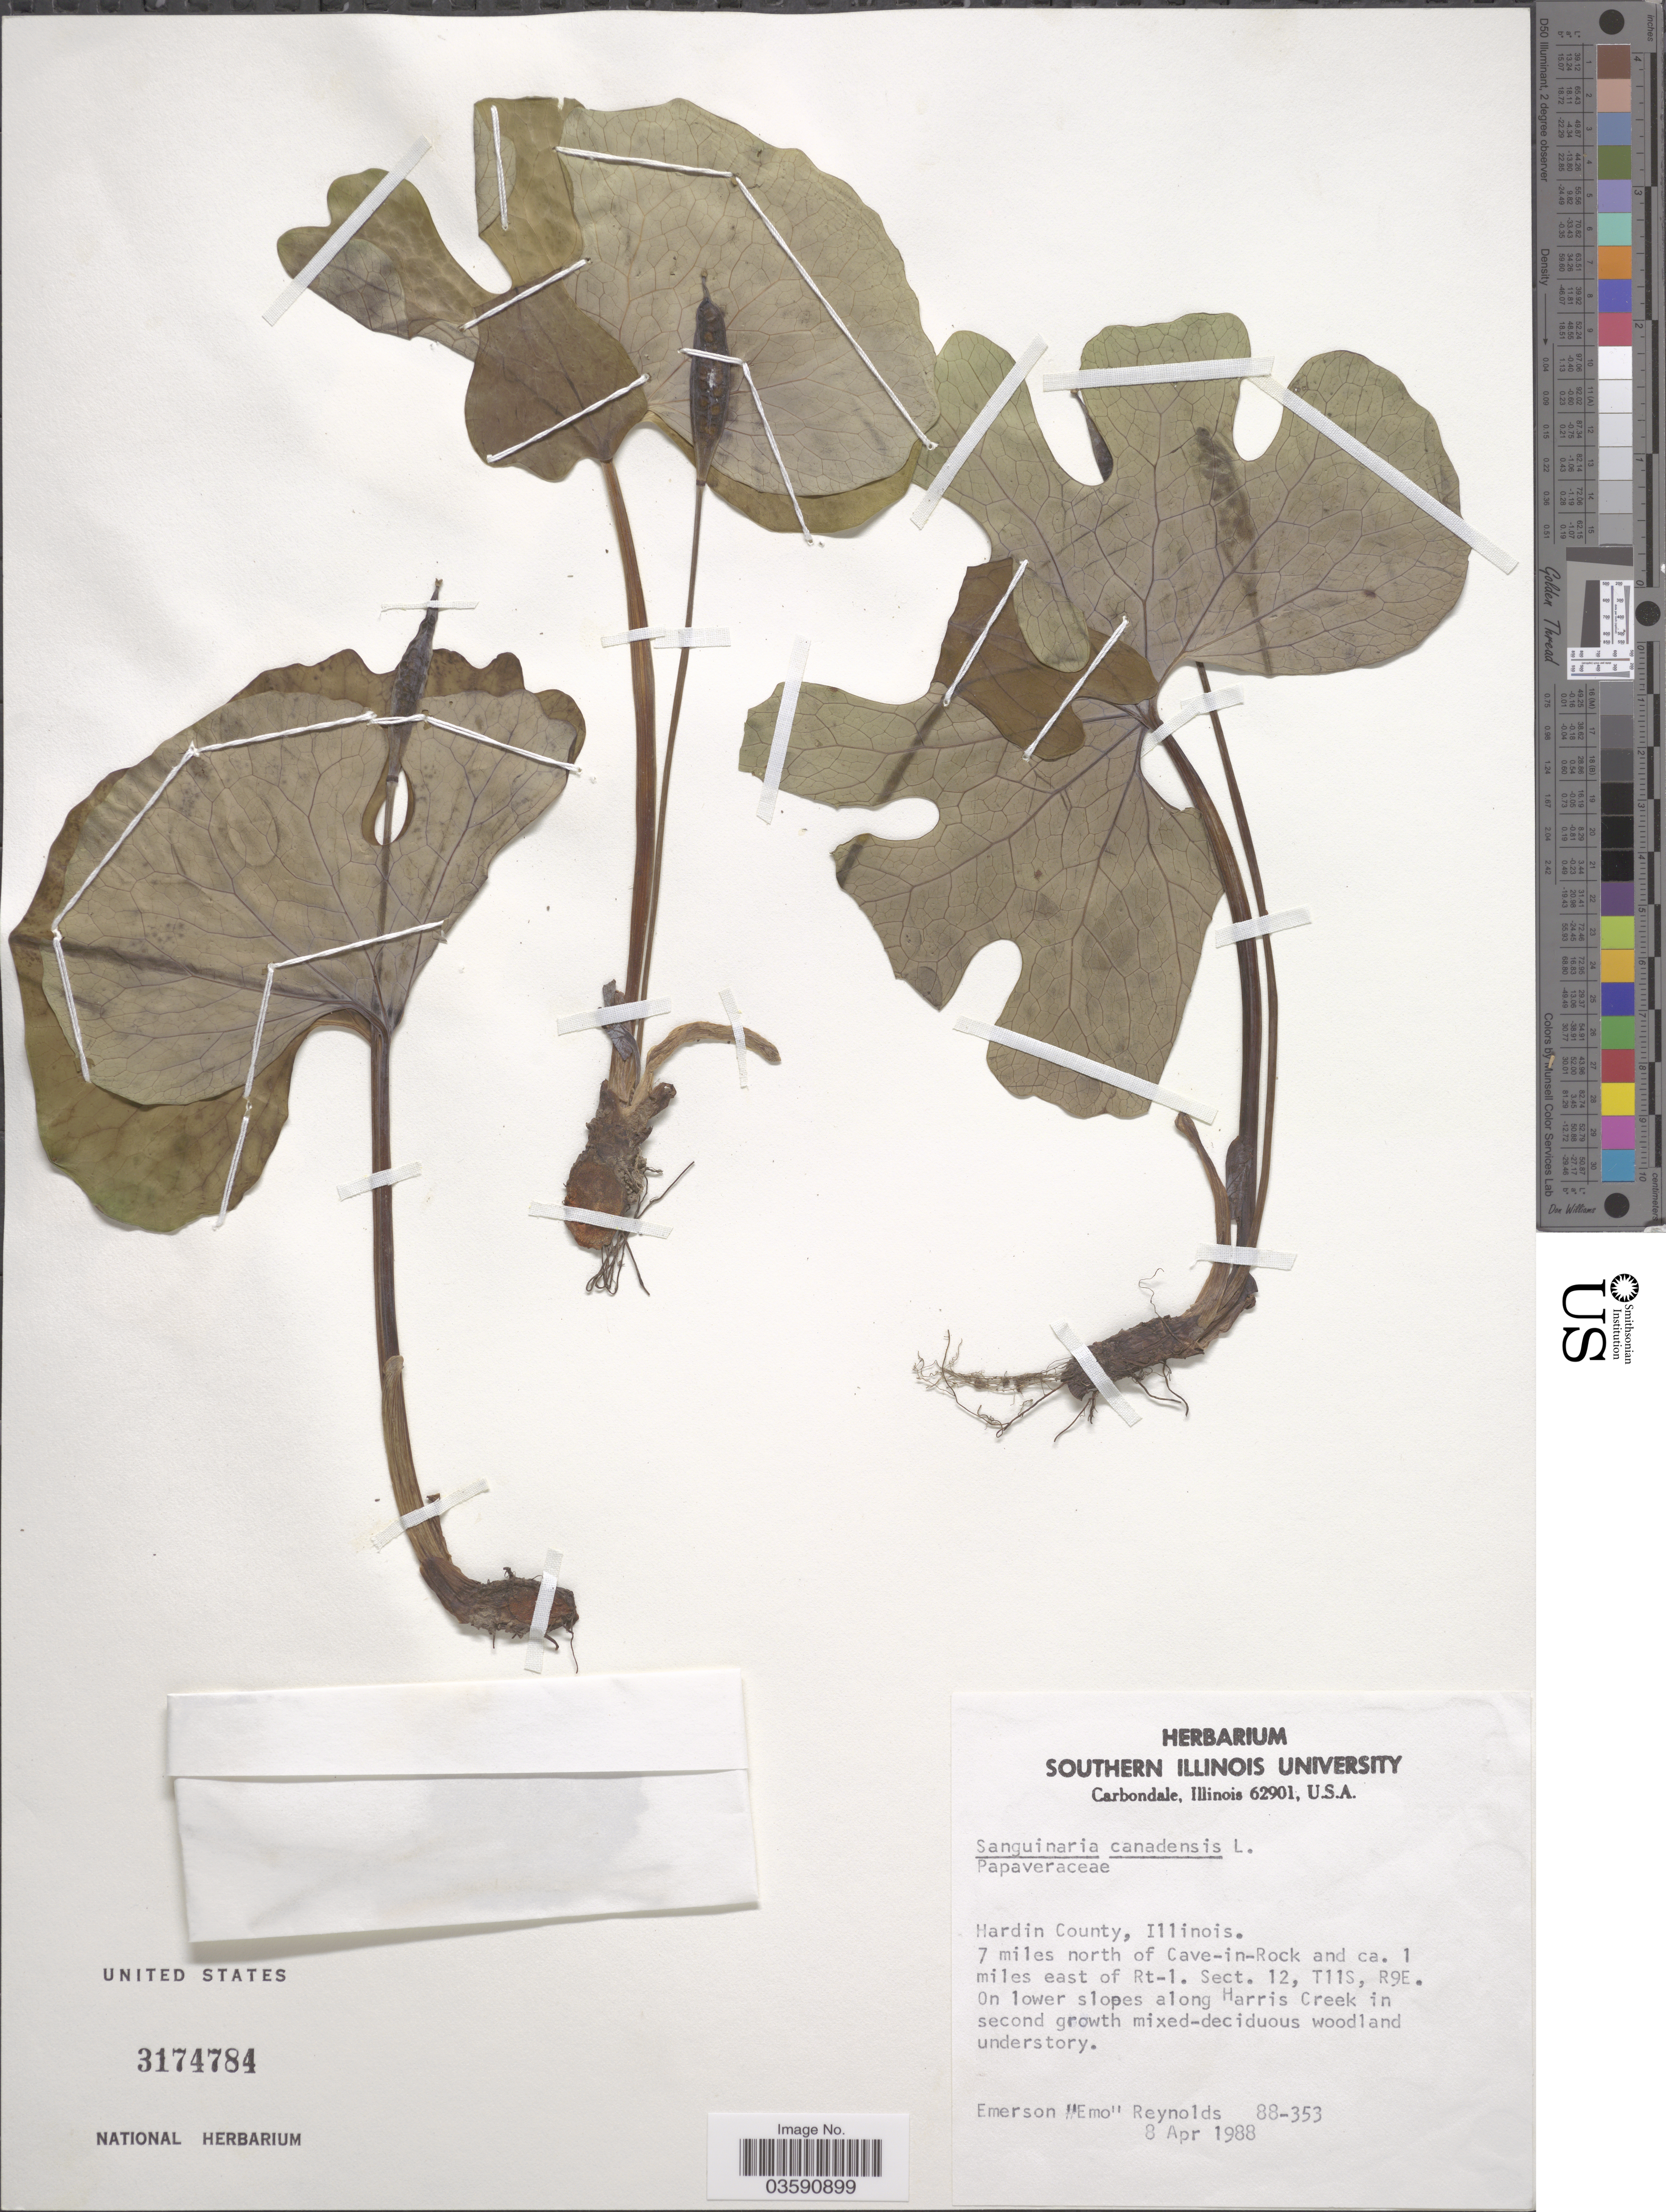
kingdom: Plantae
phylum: Tracheophyta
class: Magnoliopsida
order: Ranunculales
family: Papaveraceae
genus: Sanguinaria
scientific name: Sanguinaria canadensis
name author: L.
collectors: E. Reynolds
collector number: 88-353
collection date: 1988-04-08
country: United States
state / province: Illinois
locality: Hardin County. 7 miles north of Cave-in-Rock and ca. 1 miles east of Rt-1. Sect. 12, T11S, R9E. On lower slopes along Harris Creek.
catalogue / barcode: US 3174784